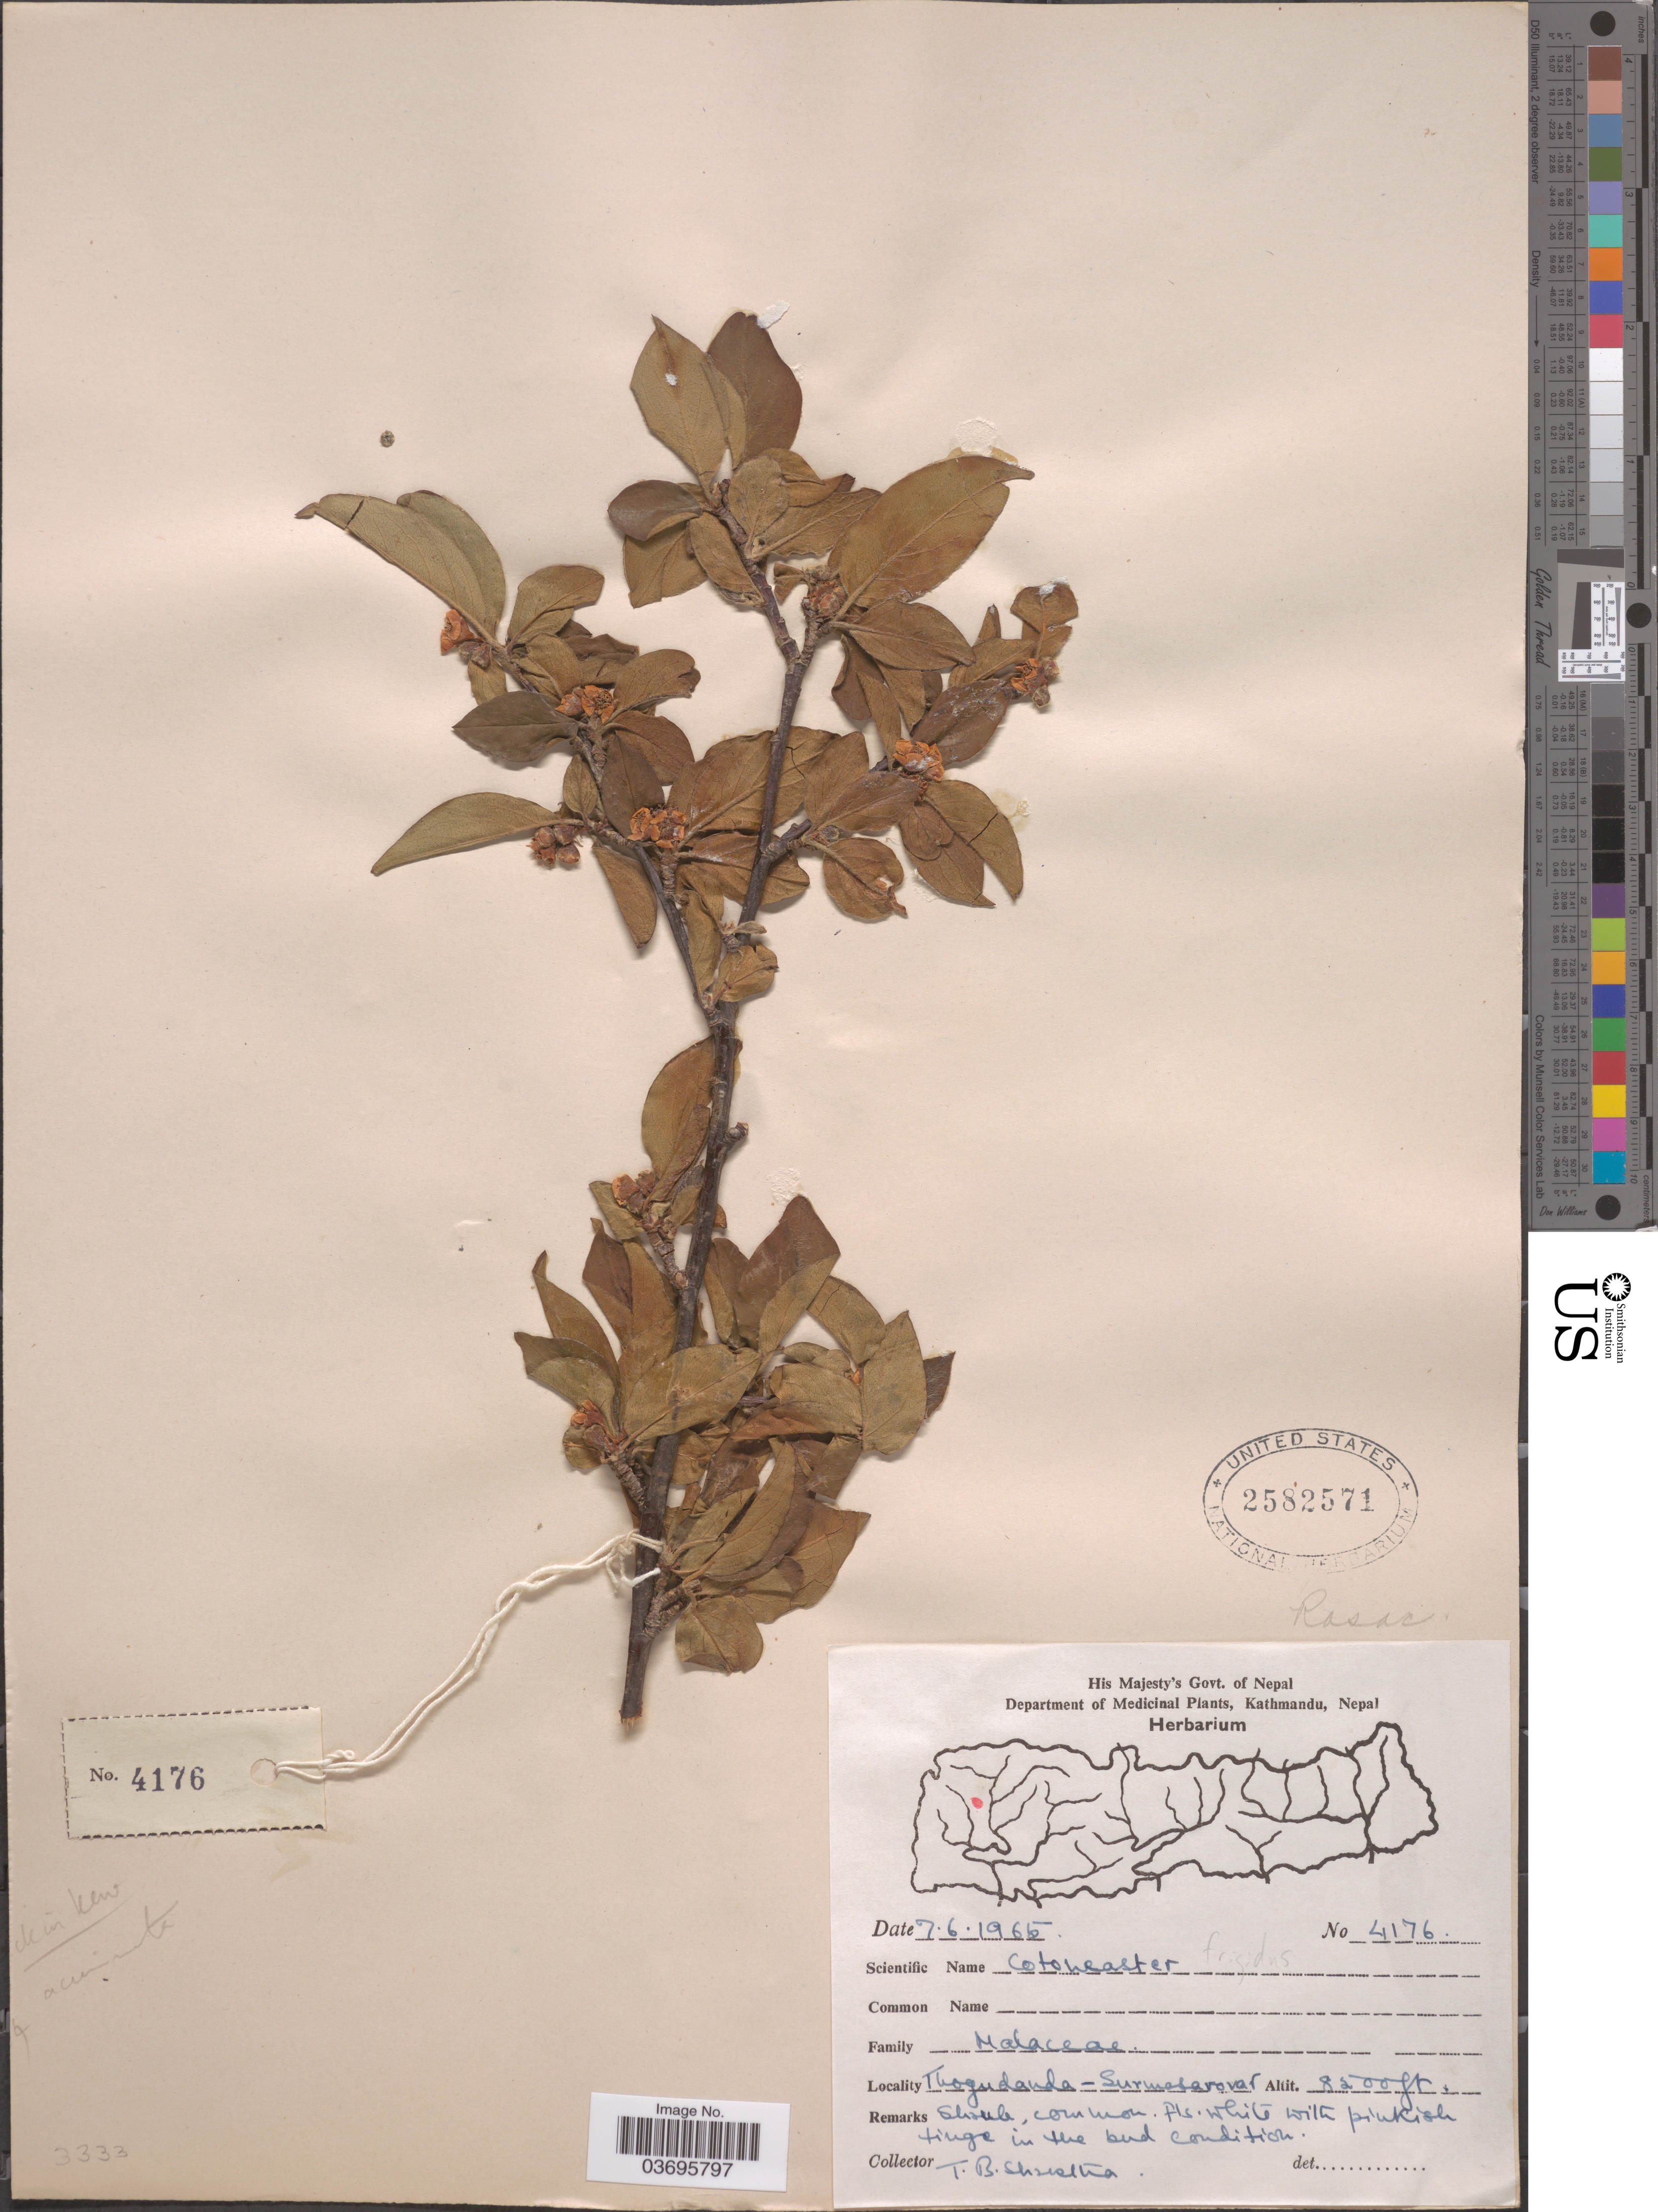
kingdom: Plantae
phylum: Tracheophyta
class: Magnoliopsida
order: Rosales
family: Rosaceae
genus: Pyracantha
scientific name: Pyracantha sp.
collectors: T. B. Shrestha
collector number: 4176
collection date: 1965-06-07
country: Nepal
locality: Thogudanda - Surmasarovar.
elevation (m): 2591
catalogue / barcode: US 2582571